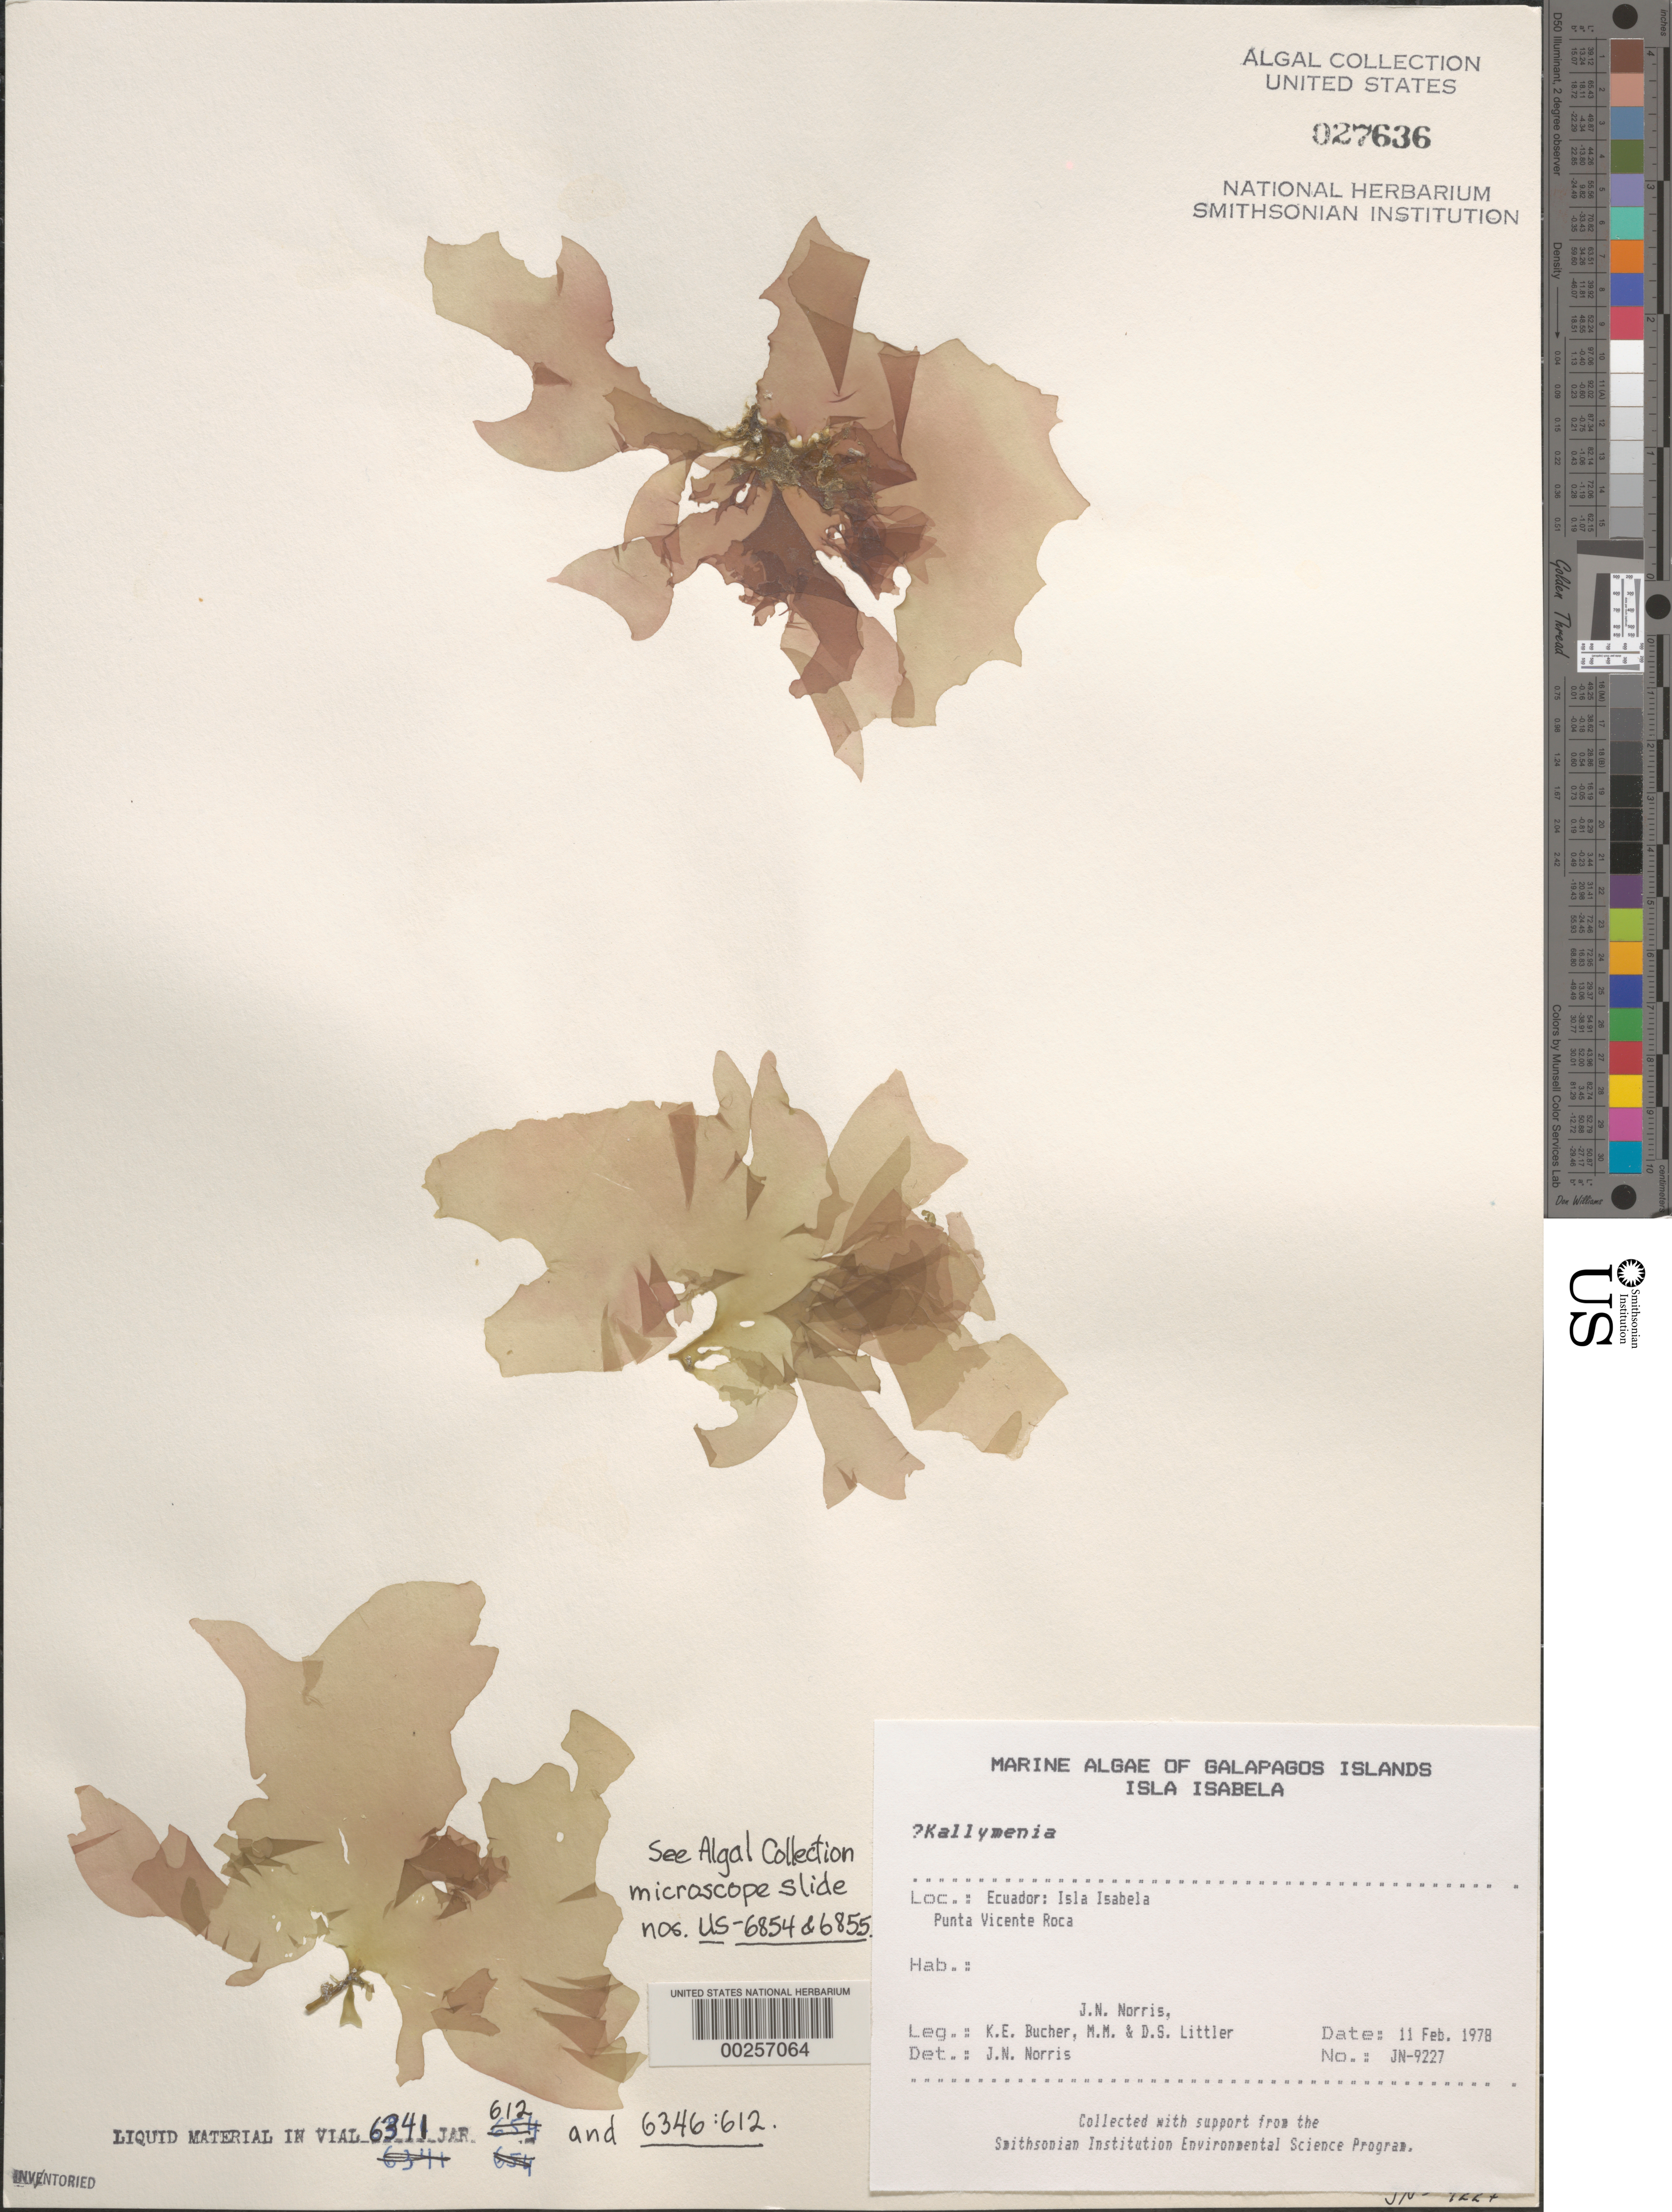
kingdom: Plantae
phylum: Rhodophyta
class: Florideophyceae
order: Gigartinales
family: Kallymeniaceae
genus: Kallymenia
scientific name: Kallymenia sp.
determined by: Norris, James N.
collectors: J. N. Norris, K. E. Bucher, M. M. Littler & D. S. Littler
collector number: JN-9227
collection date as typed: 11 Feb 1978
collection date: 1978-02-11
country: Ecuador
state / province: Colón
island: Isabela [Albemarle]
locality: Punta Vicente Roca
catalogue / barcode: US 27636